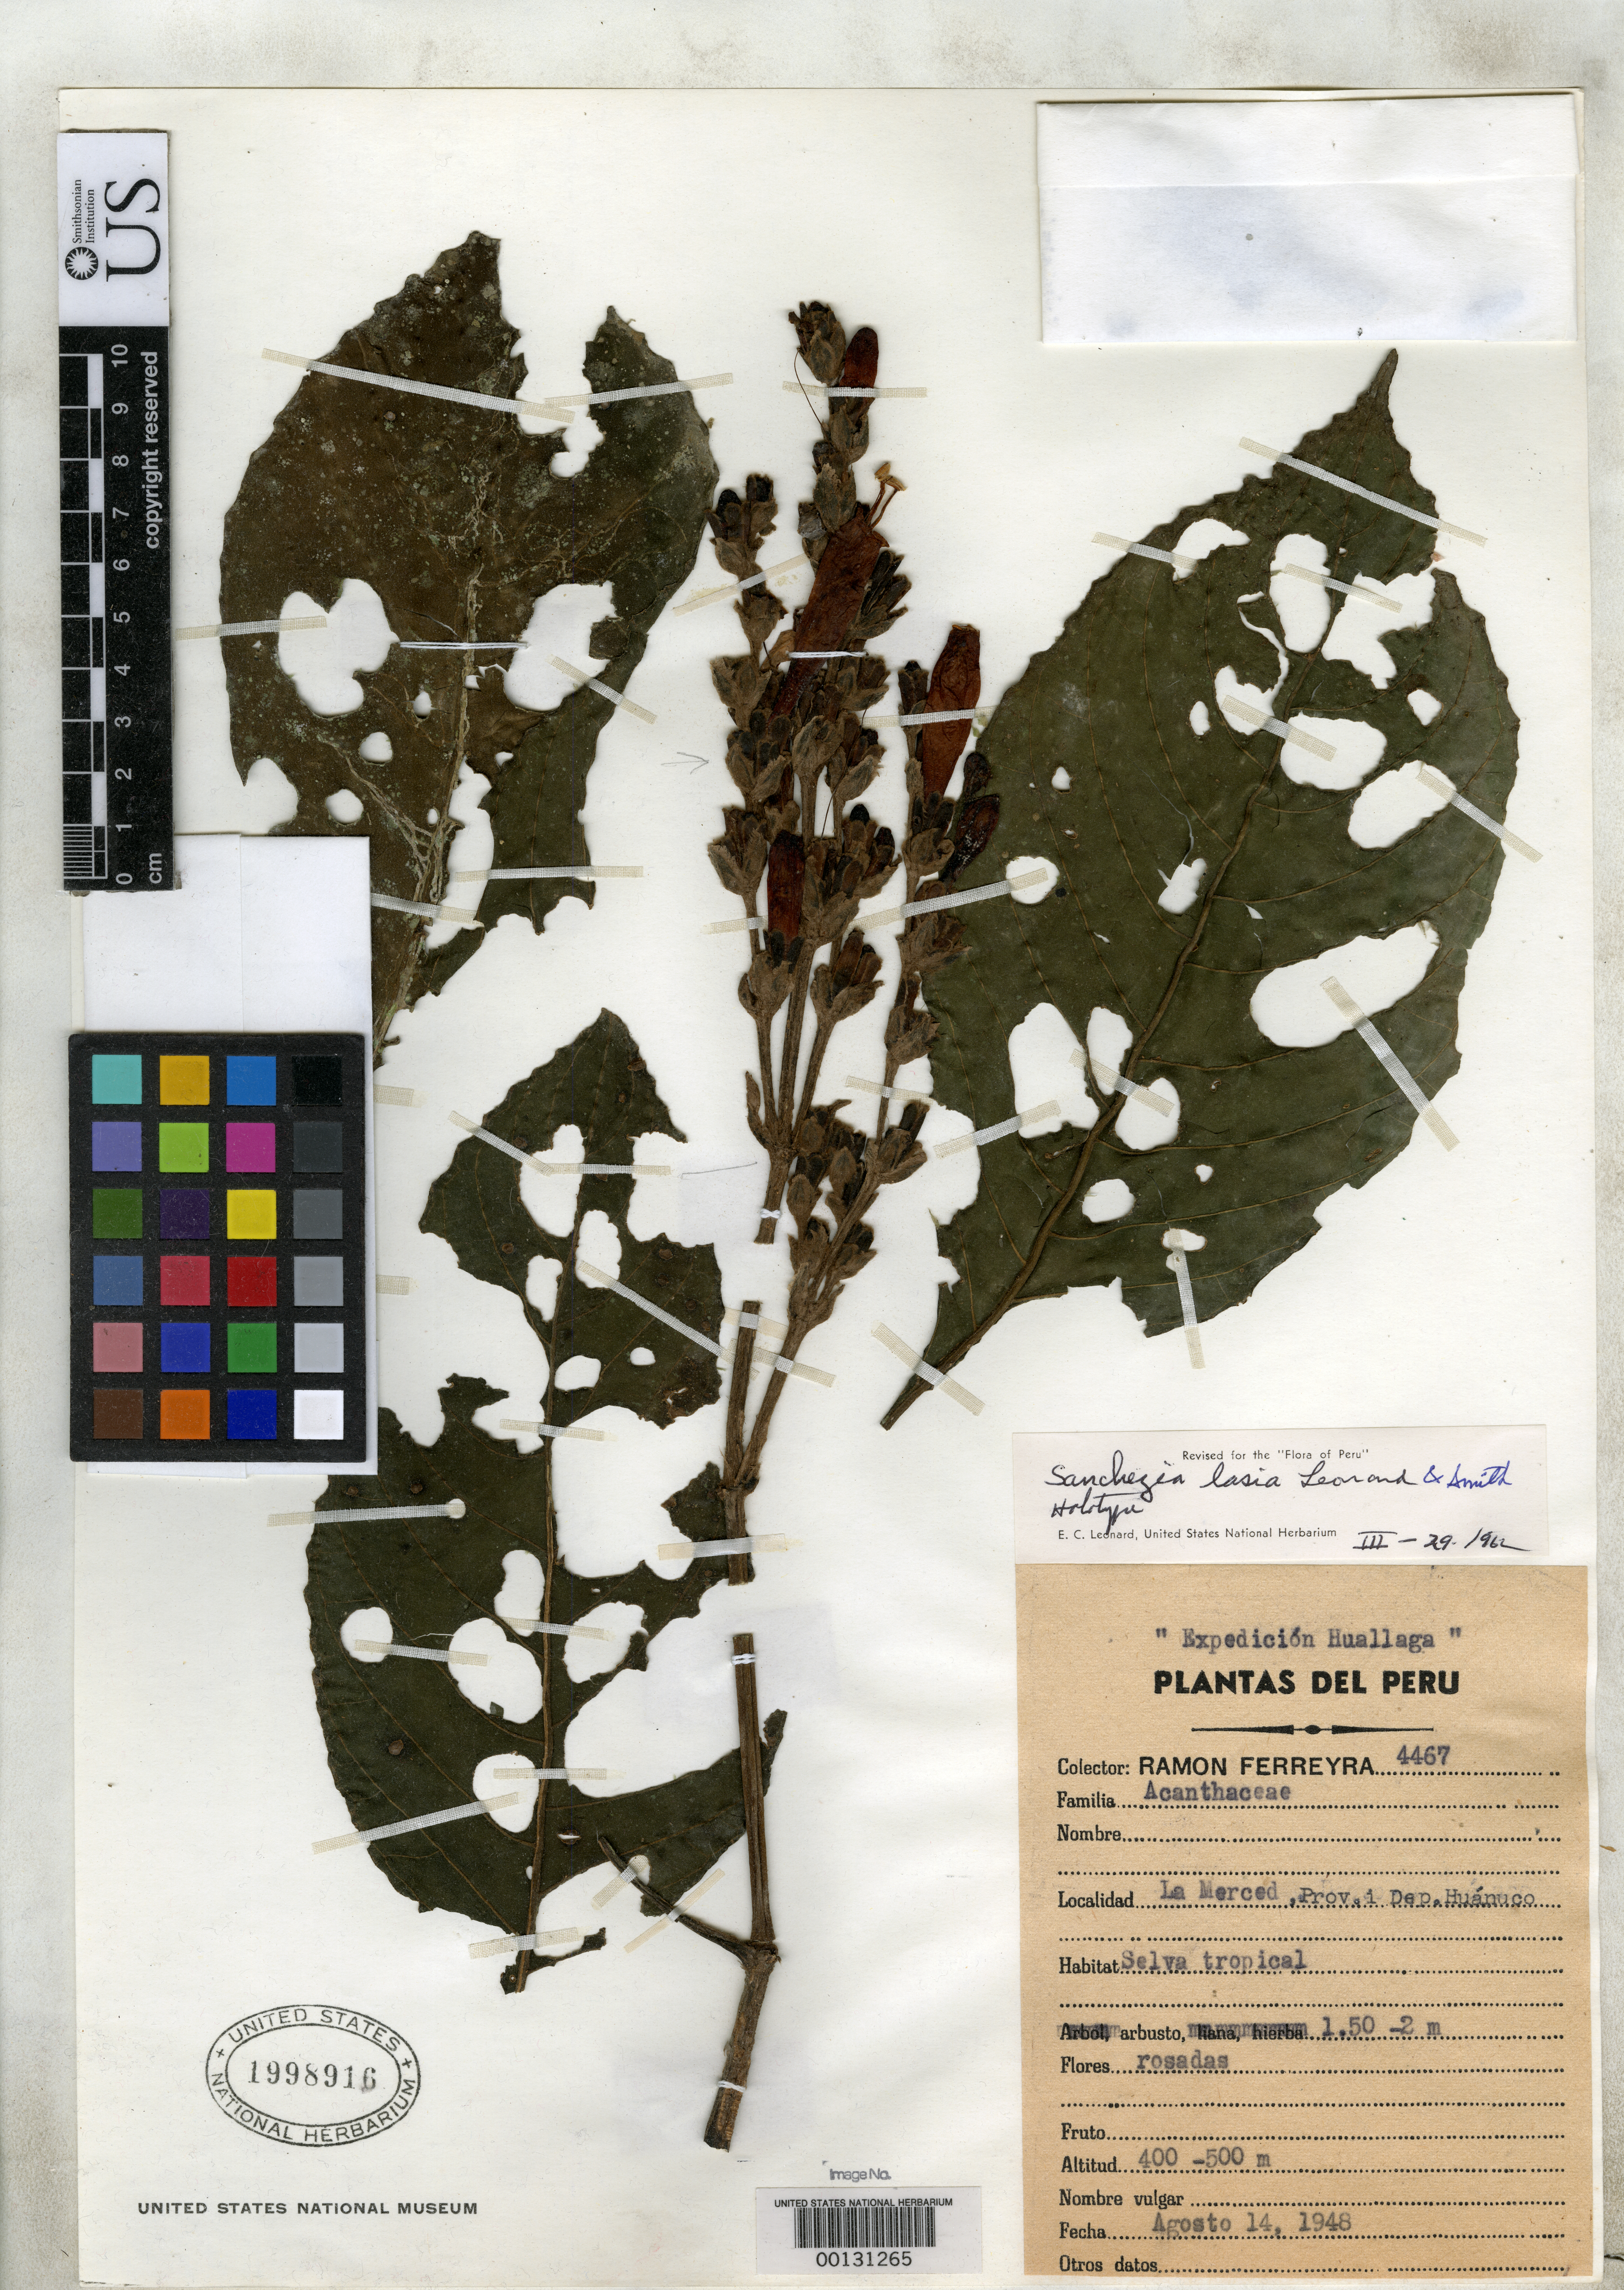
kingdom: Plantae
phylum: Tracheophyta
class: Magnoliopsida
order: Lamiales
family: Acanthaceae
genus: Sanchezia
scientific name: Sanchezia lasia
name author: Leonard & L.B. Sm.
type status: Holotype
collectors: R. A. Ferreyra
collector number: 4467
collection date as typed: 14 Aug 1948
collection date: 1948-08-14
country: Peru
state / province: Huánuco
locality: La Merced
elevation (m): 400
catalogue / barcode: US 1998916